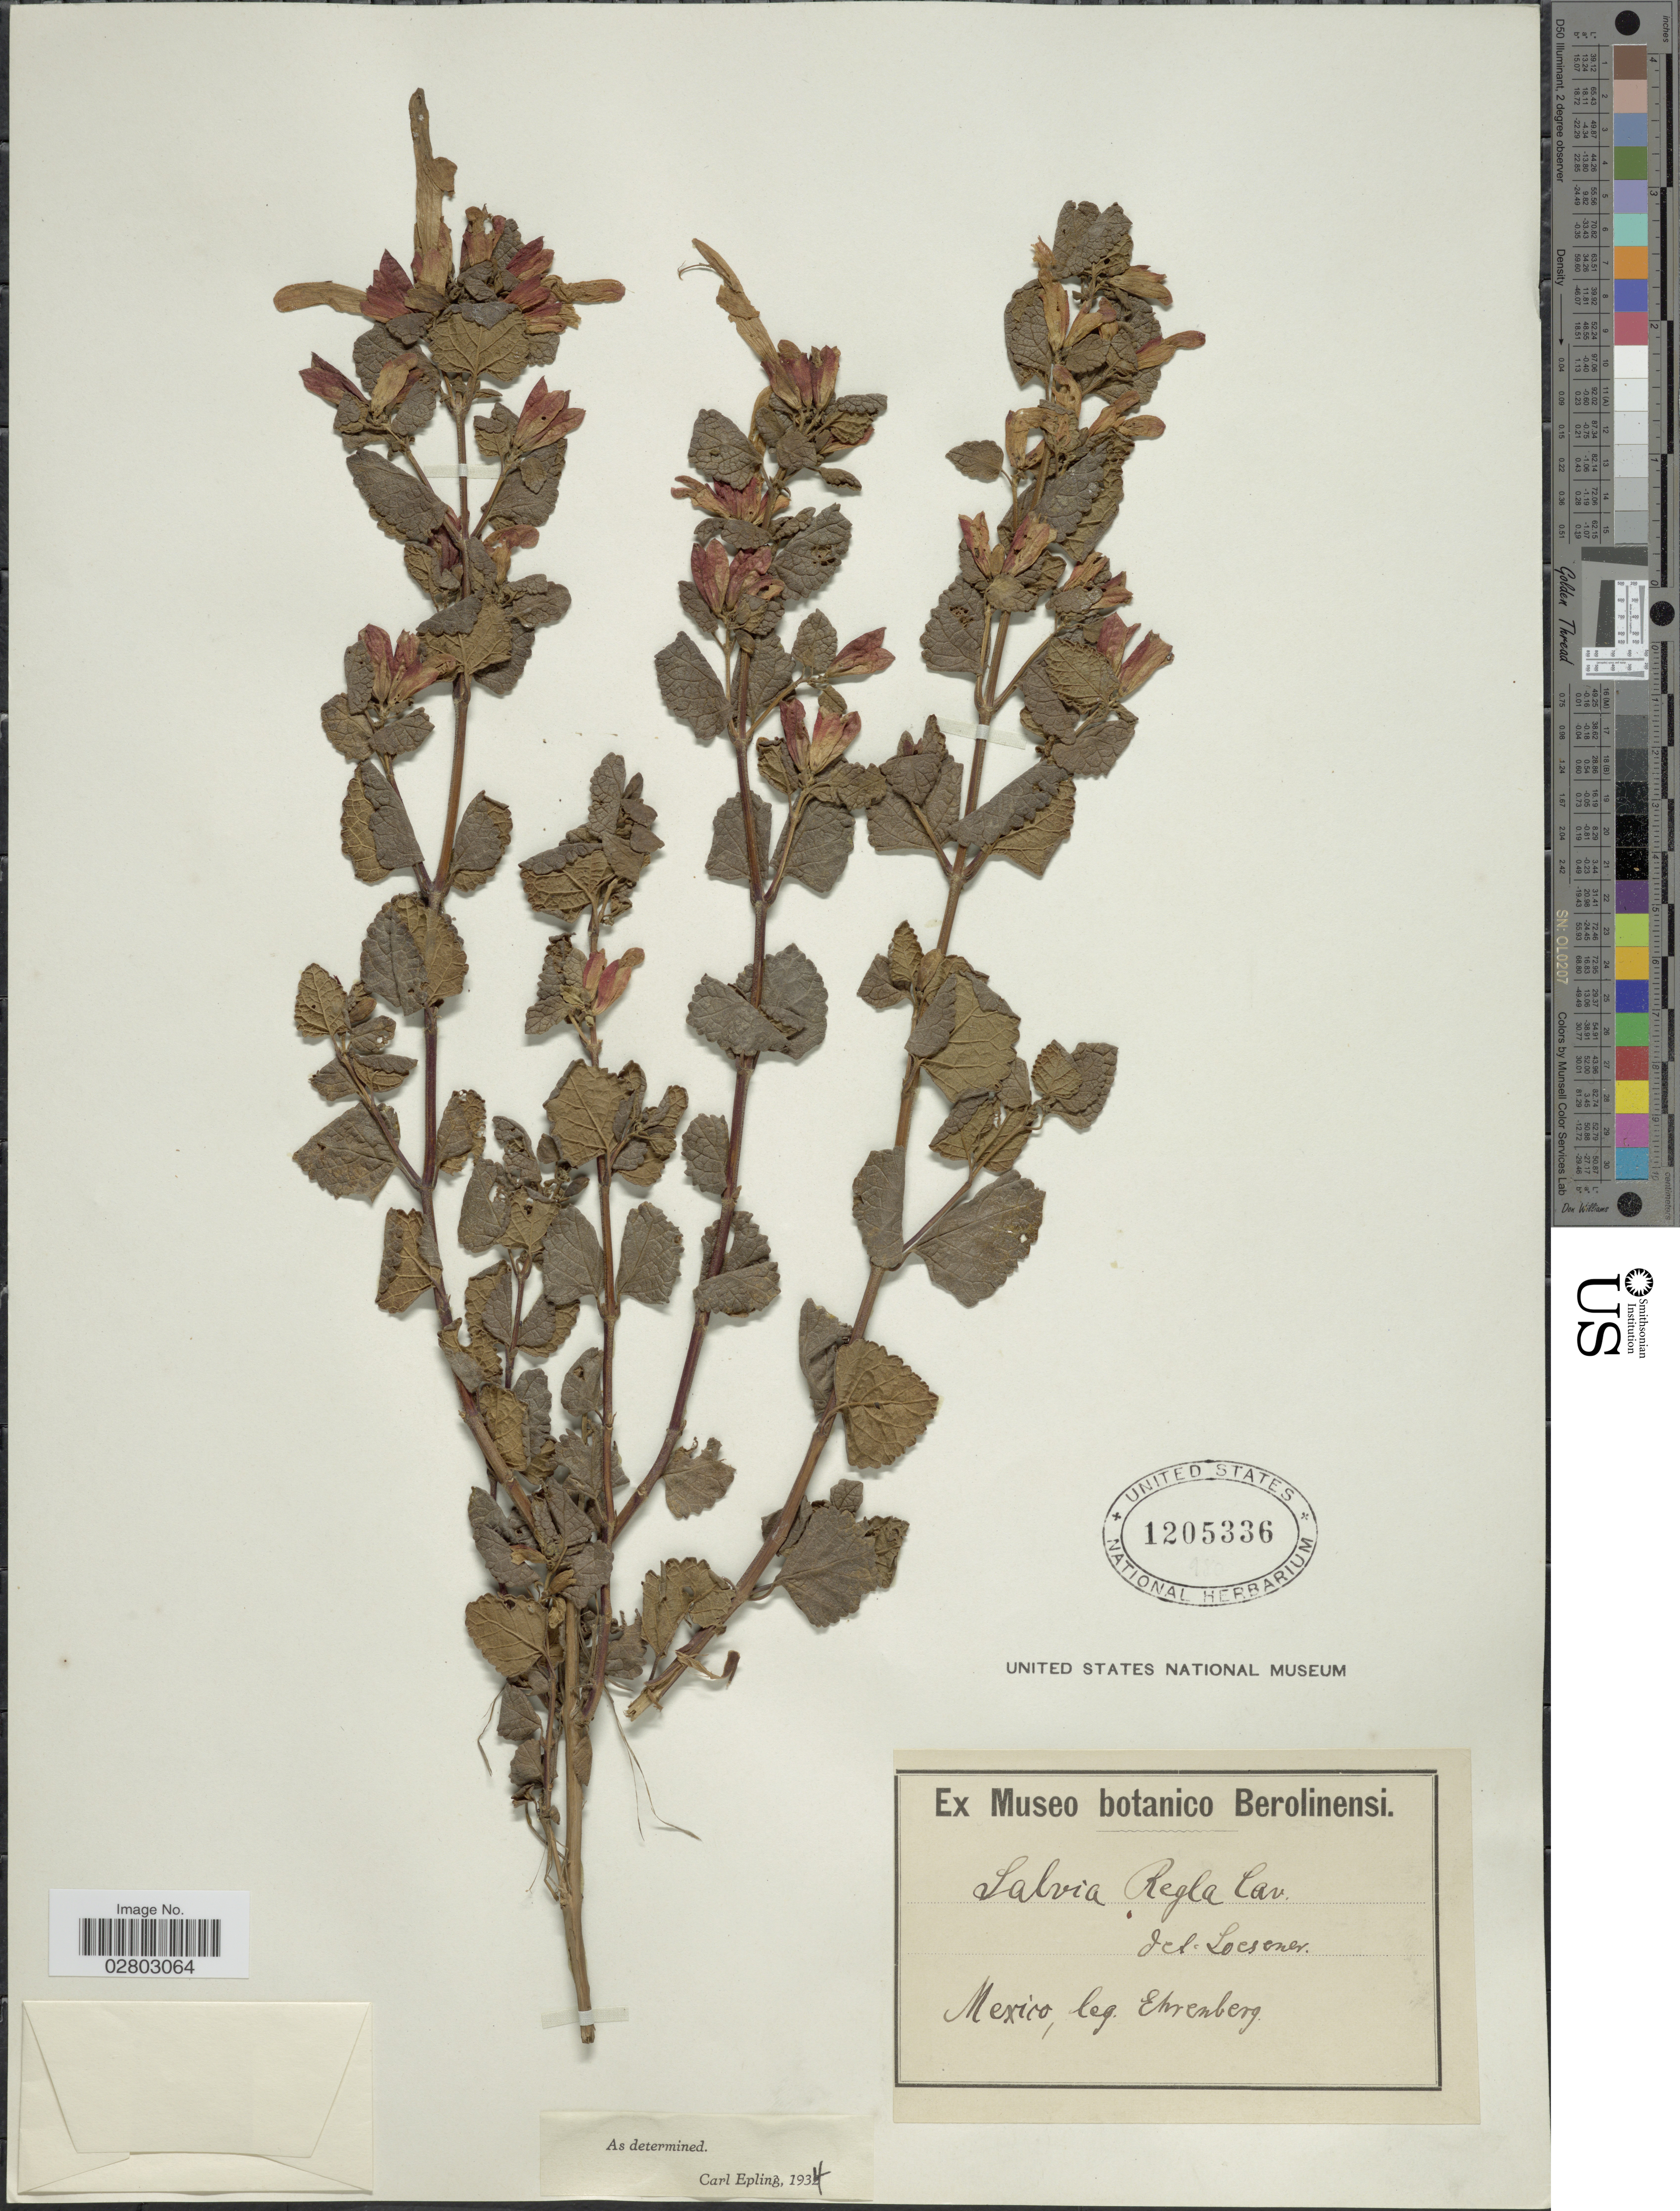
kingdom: Plantae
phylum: Tracheophyta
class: Magnoliopsida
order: Lamiales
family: Lamiaceae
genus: Salvia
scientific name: Salvia regla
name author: Cav.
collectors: -. Ehrenberg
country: Mexico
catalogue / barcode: US 1205336